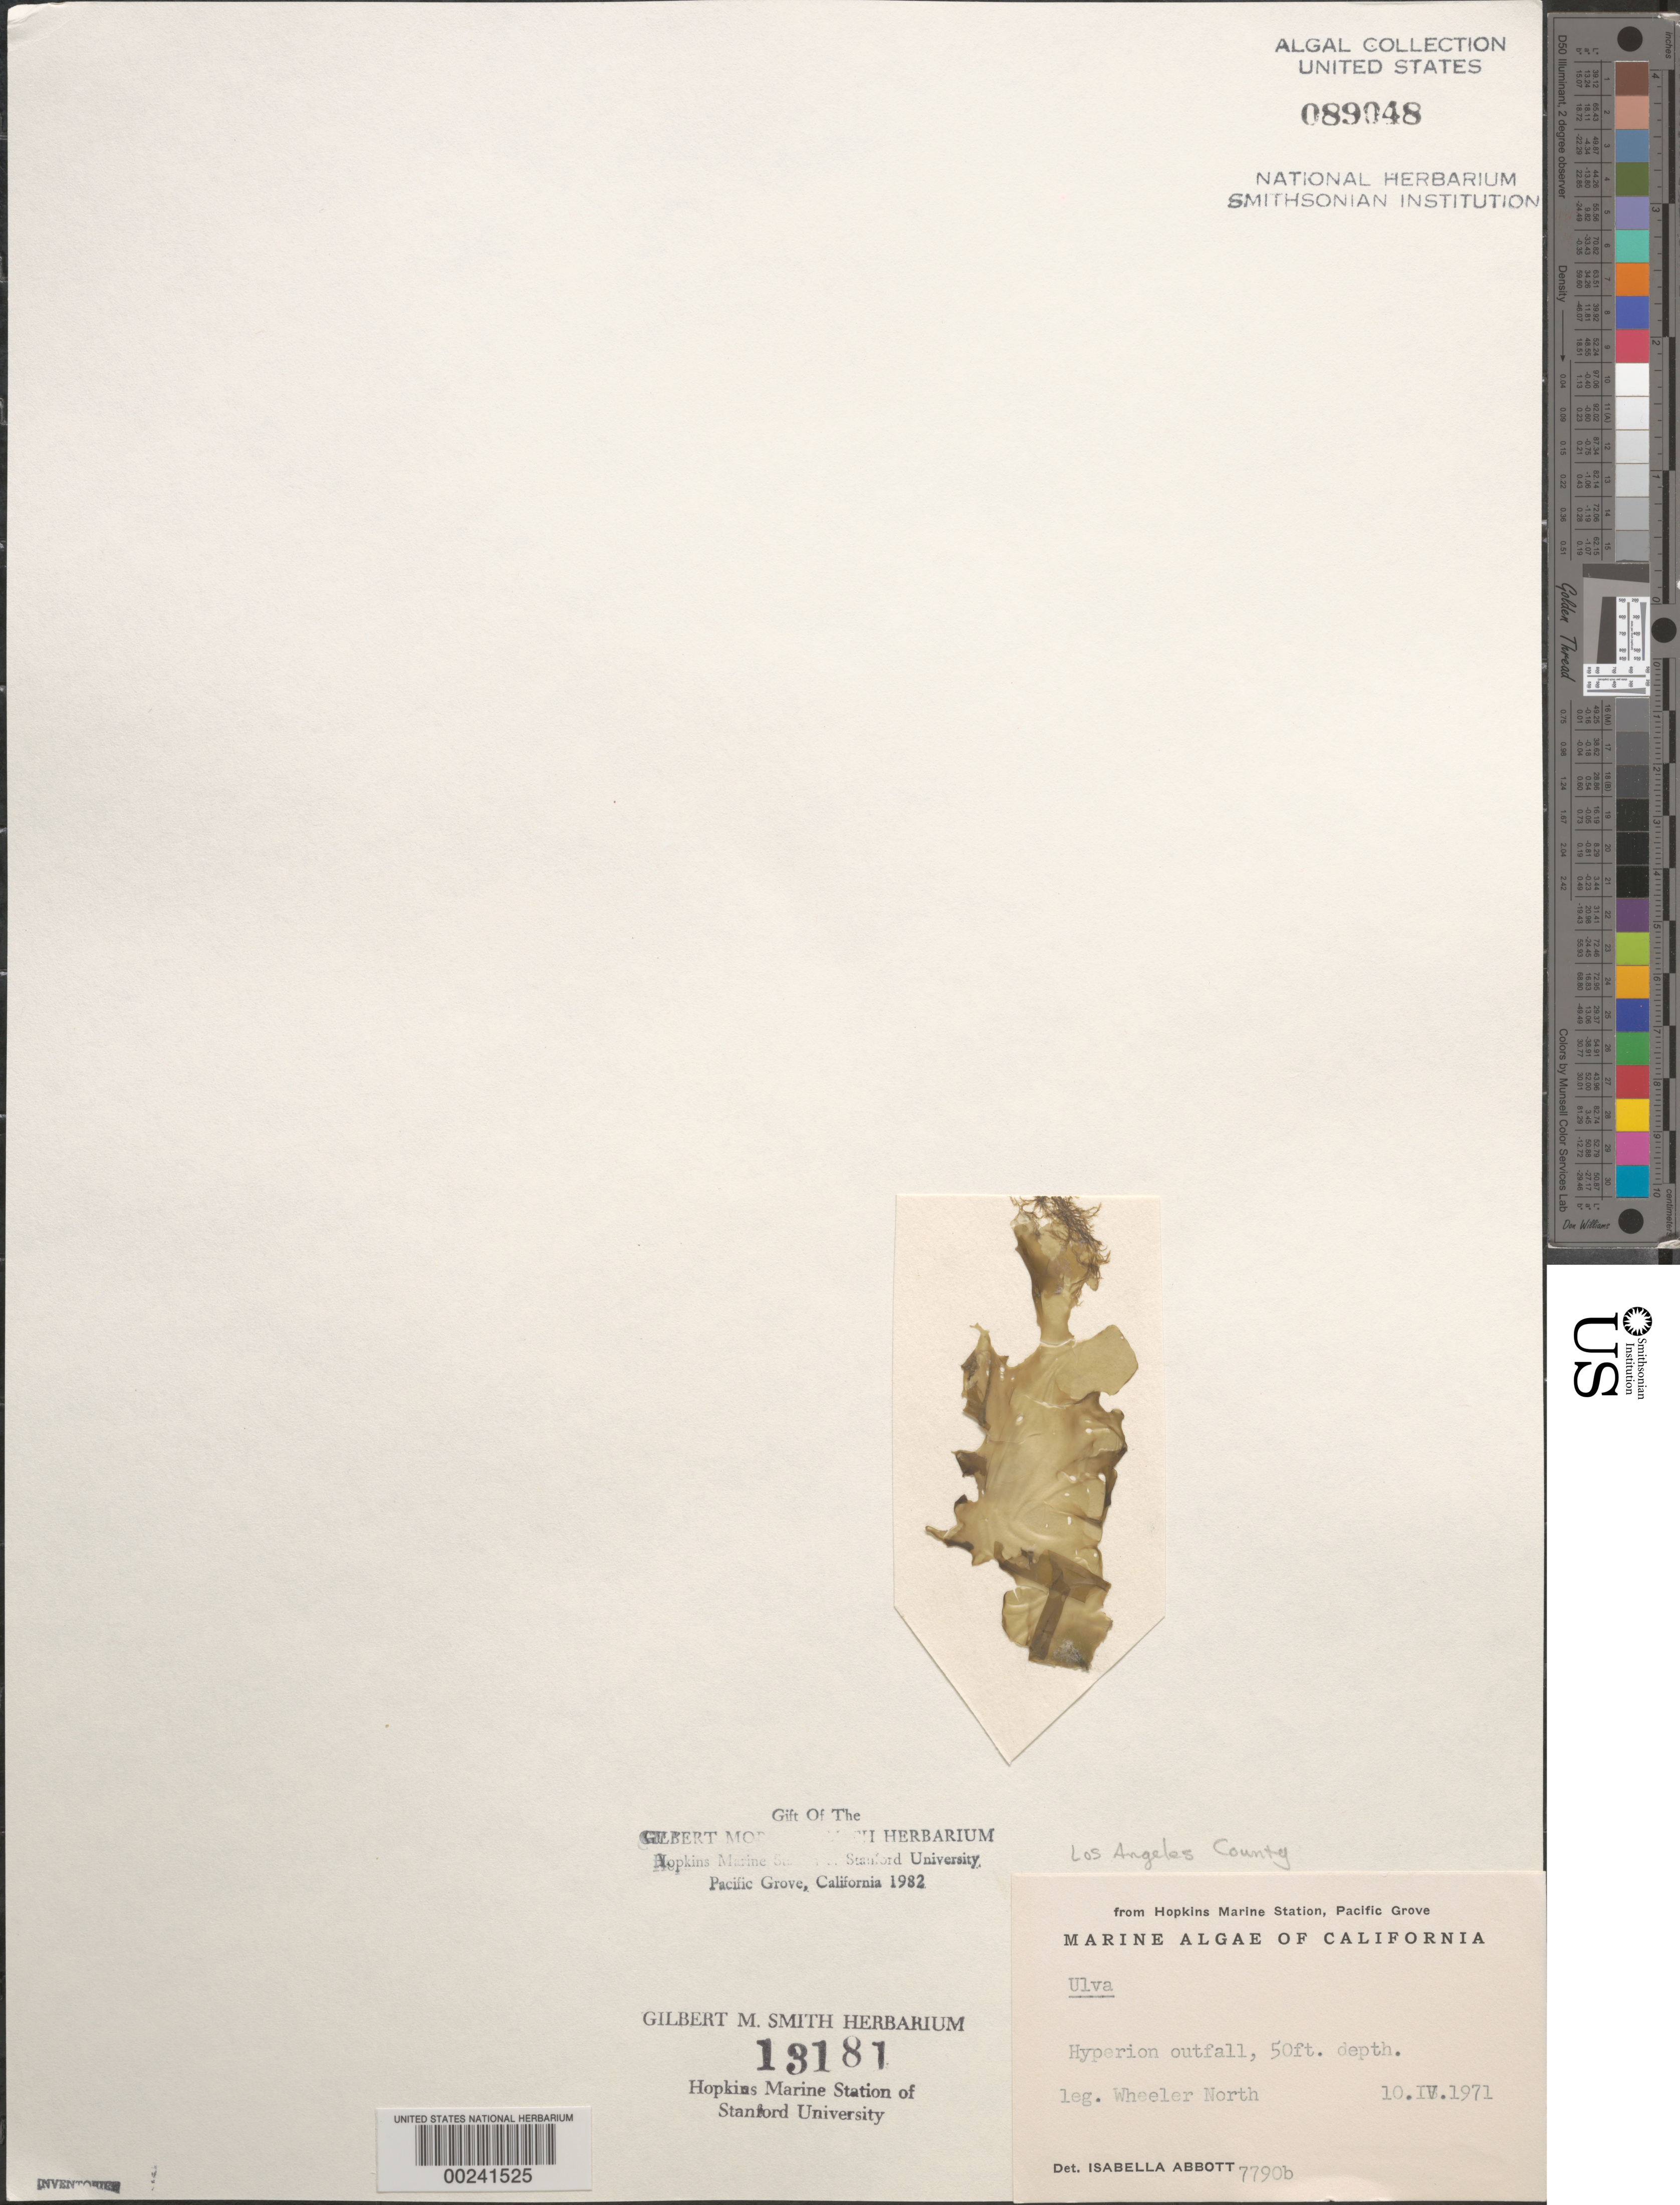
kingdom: Plantae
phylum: Chlorophyta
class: Ulvophyceae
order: Ulvales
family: Ulvaceae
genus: Ulva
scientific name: Ulva sp.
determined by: Abbott, Isabella A.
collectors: W. North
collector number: IAA 7790b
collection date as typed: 10 Apr 1971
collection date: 1971-04-10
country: United States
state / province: California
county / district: Los Angeles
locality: Hyperion Outfall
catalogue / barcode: US 89048